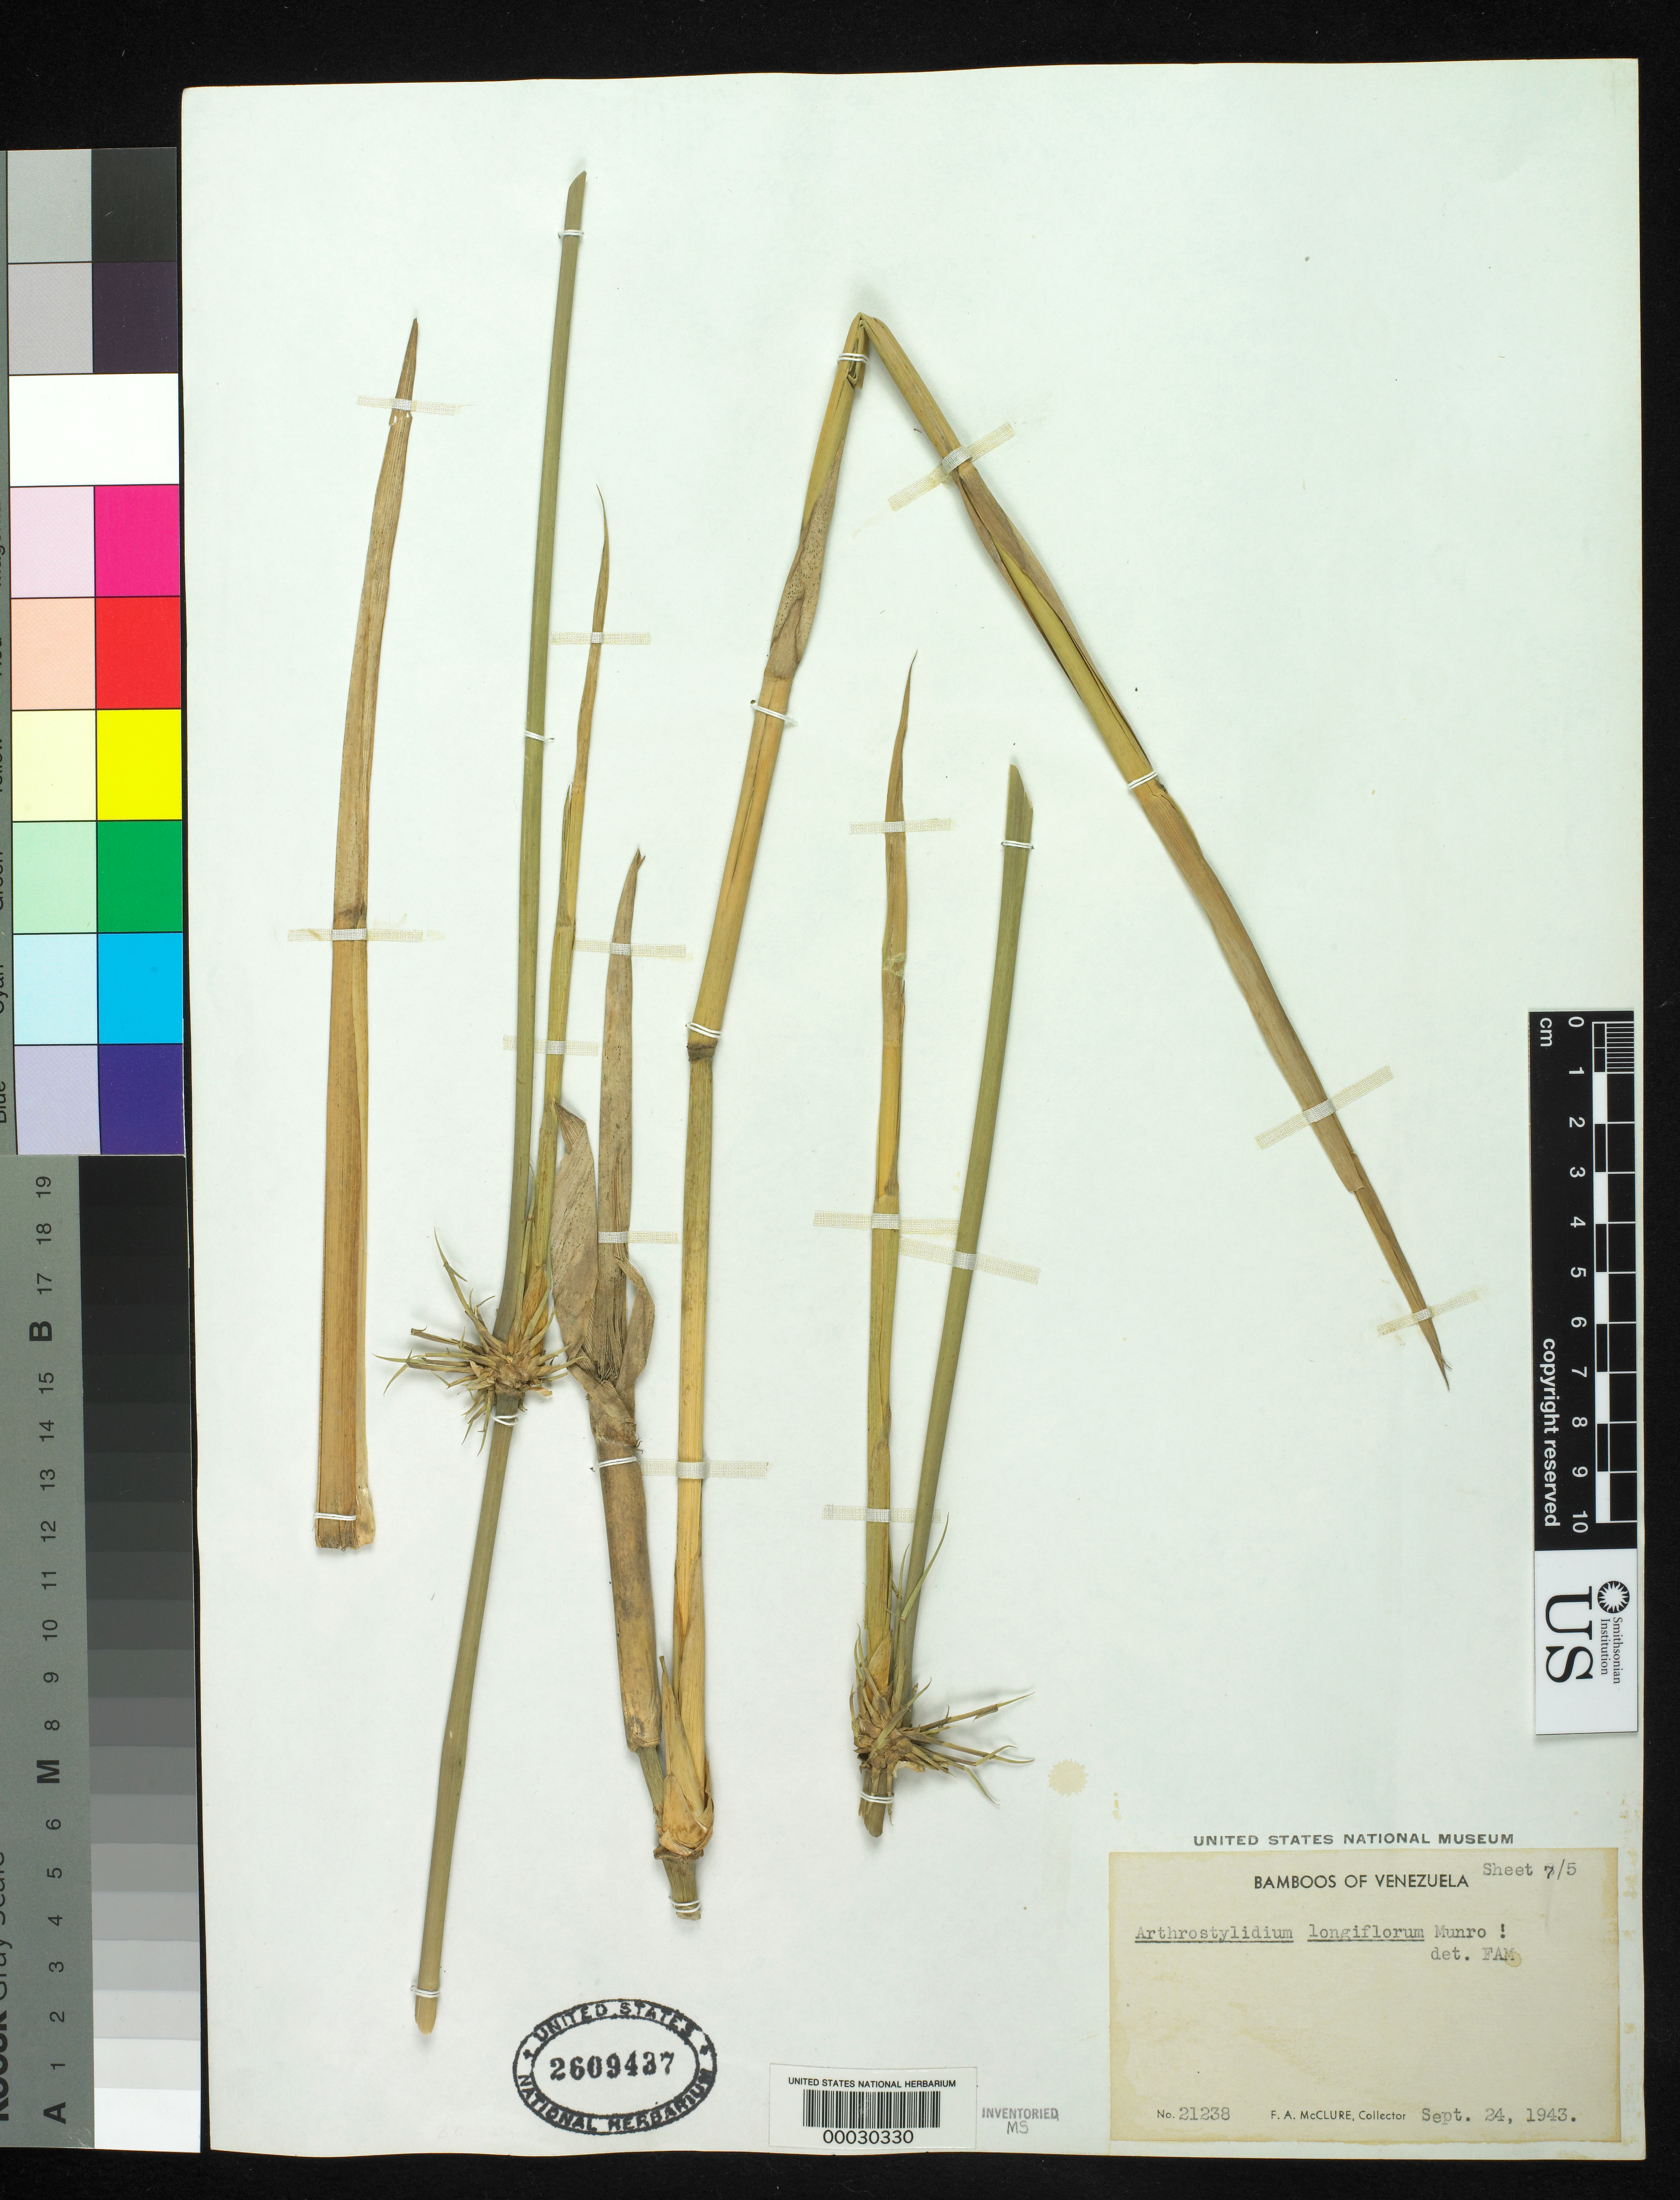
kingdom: Plantae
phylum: Tracheophyta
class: Liliopsida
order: Poales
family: Poaceae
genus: Arthrostylidium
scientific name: Arthrostylidium longiflorum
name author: Munro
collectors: F. A. McClure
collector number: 21238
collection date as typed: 24 Sep 1943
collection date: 1943-09-24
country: Venezuela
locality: El Junquito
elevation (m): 1800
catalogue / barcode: US 2609437